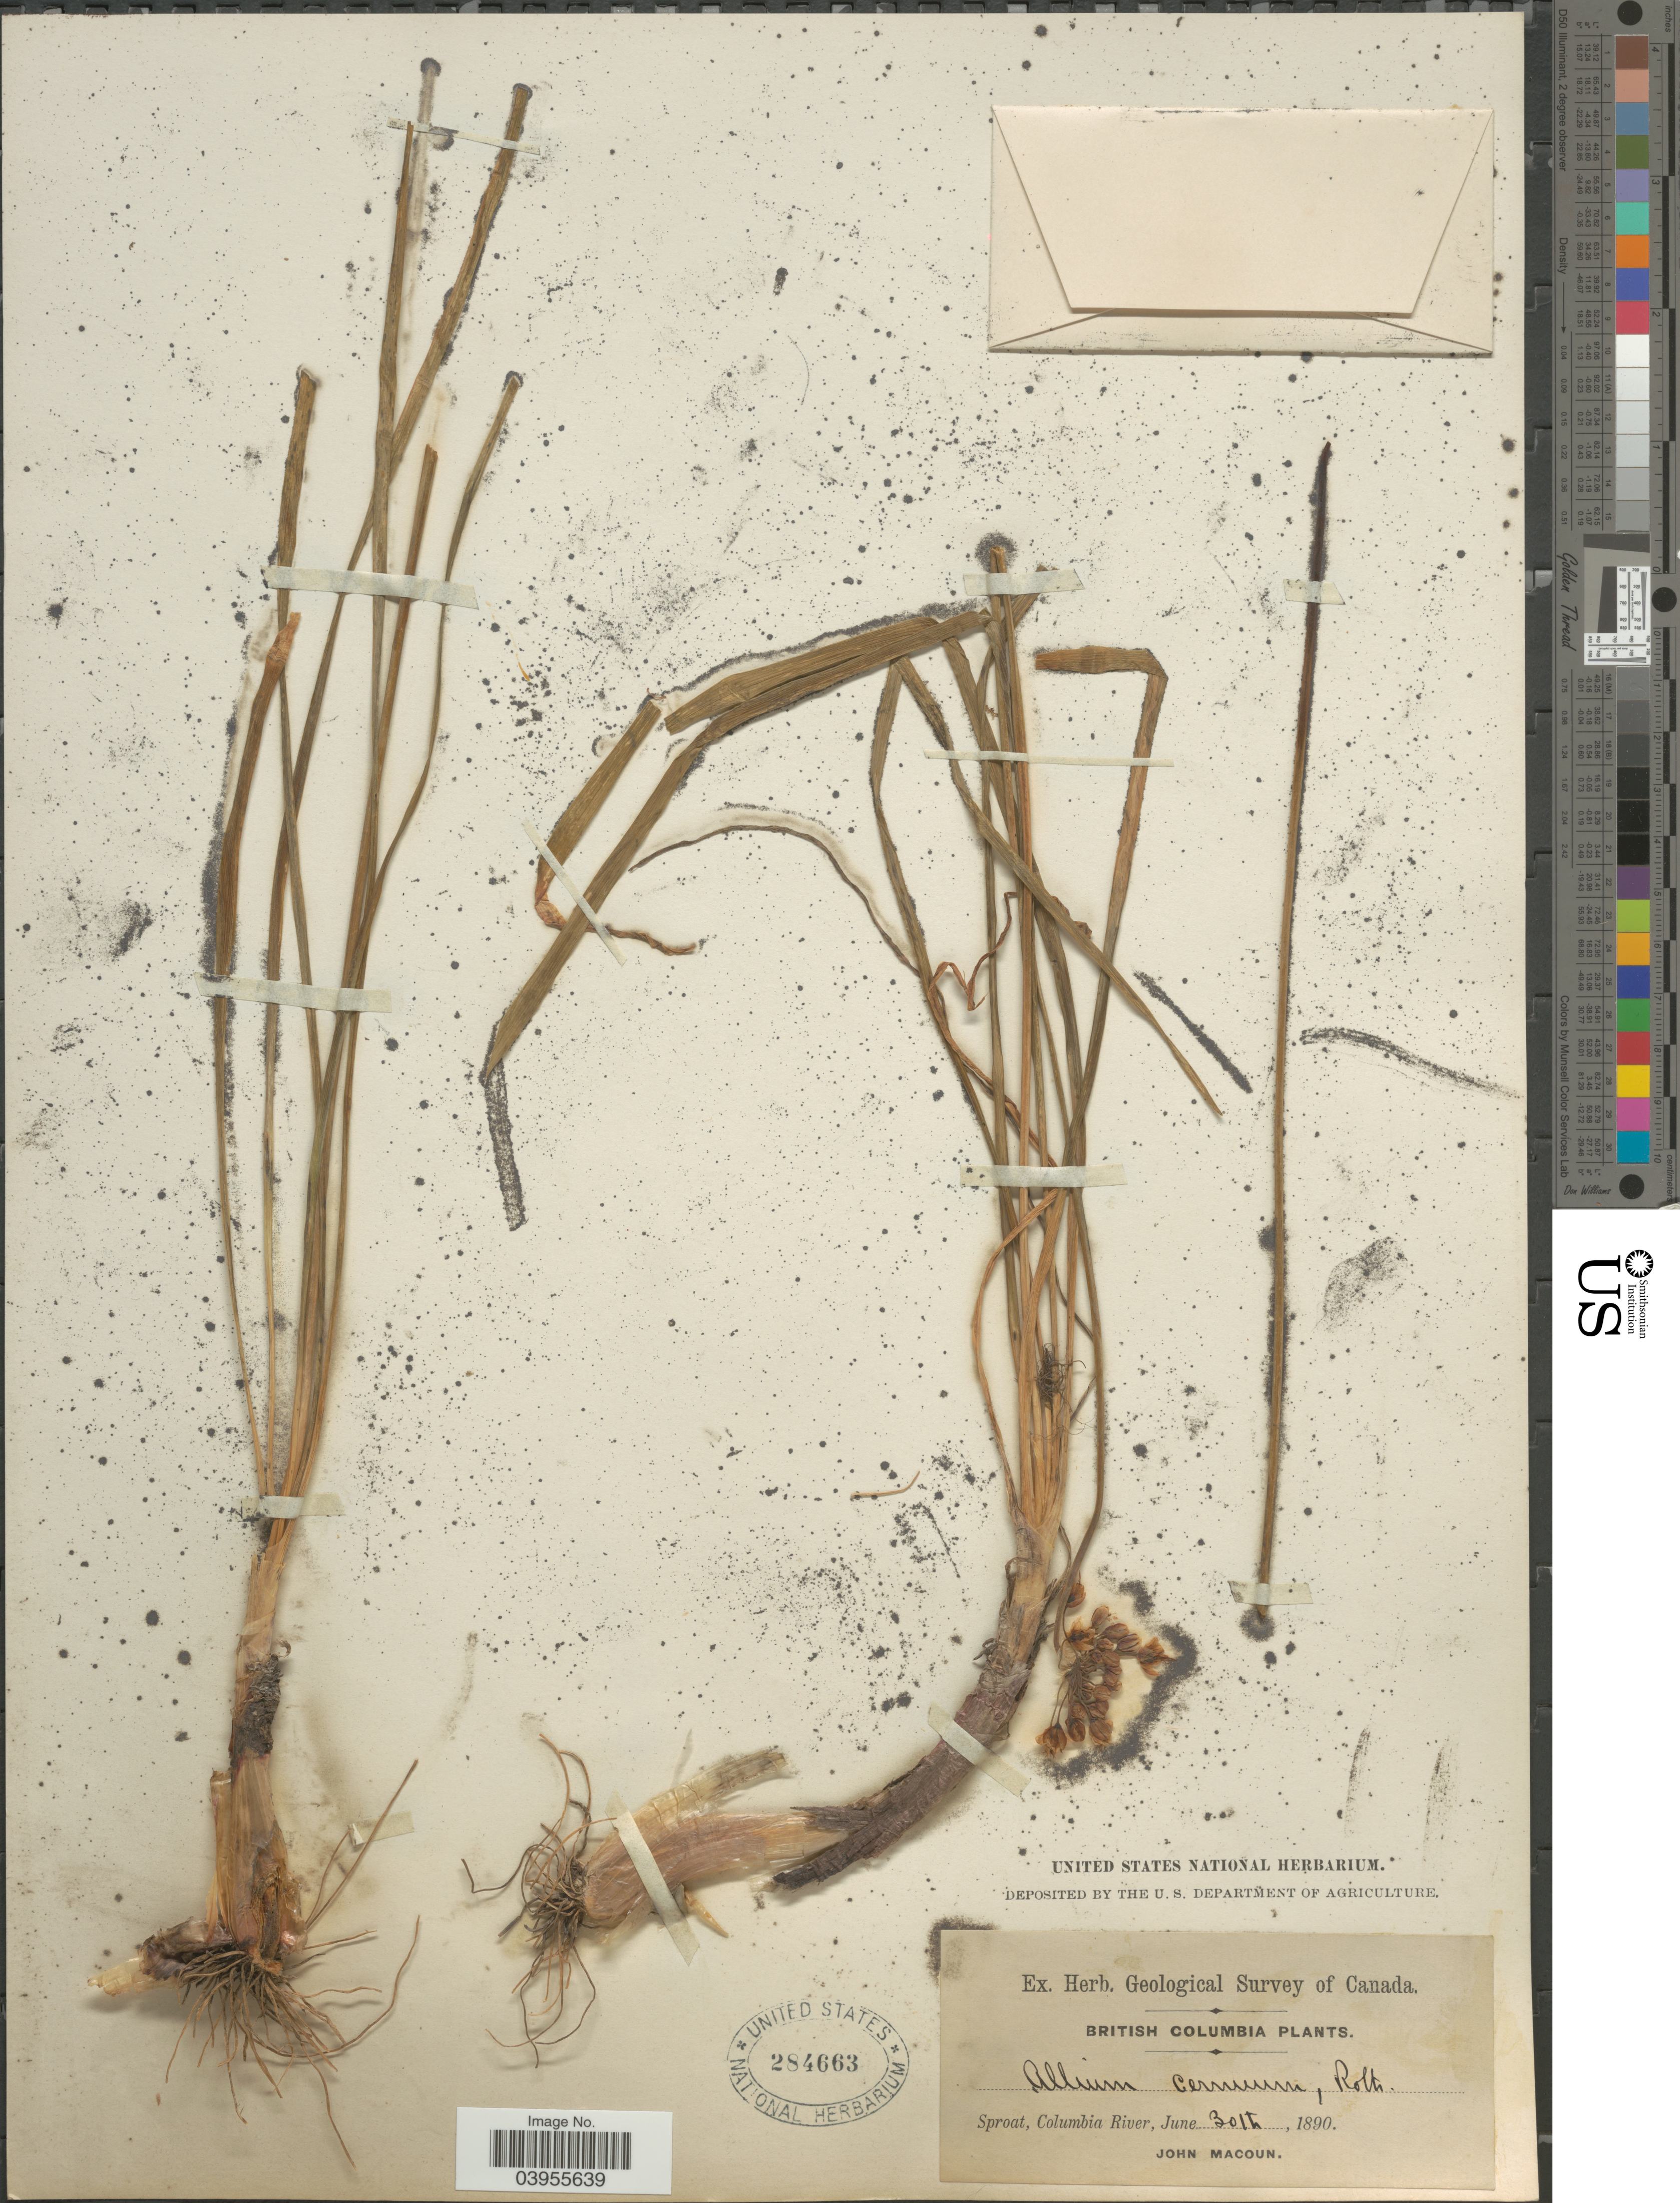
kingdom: Plantae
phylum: Tracheophyta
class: Liliopsida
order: Asparagales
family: Amaryllidaceae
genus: Allium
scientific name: Allium cernuum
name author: Roth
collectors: J. Macoun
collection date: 1890-06-30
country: Canada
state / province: British Columbia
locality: Sproat, Columbia River.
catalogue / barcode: US 284663